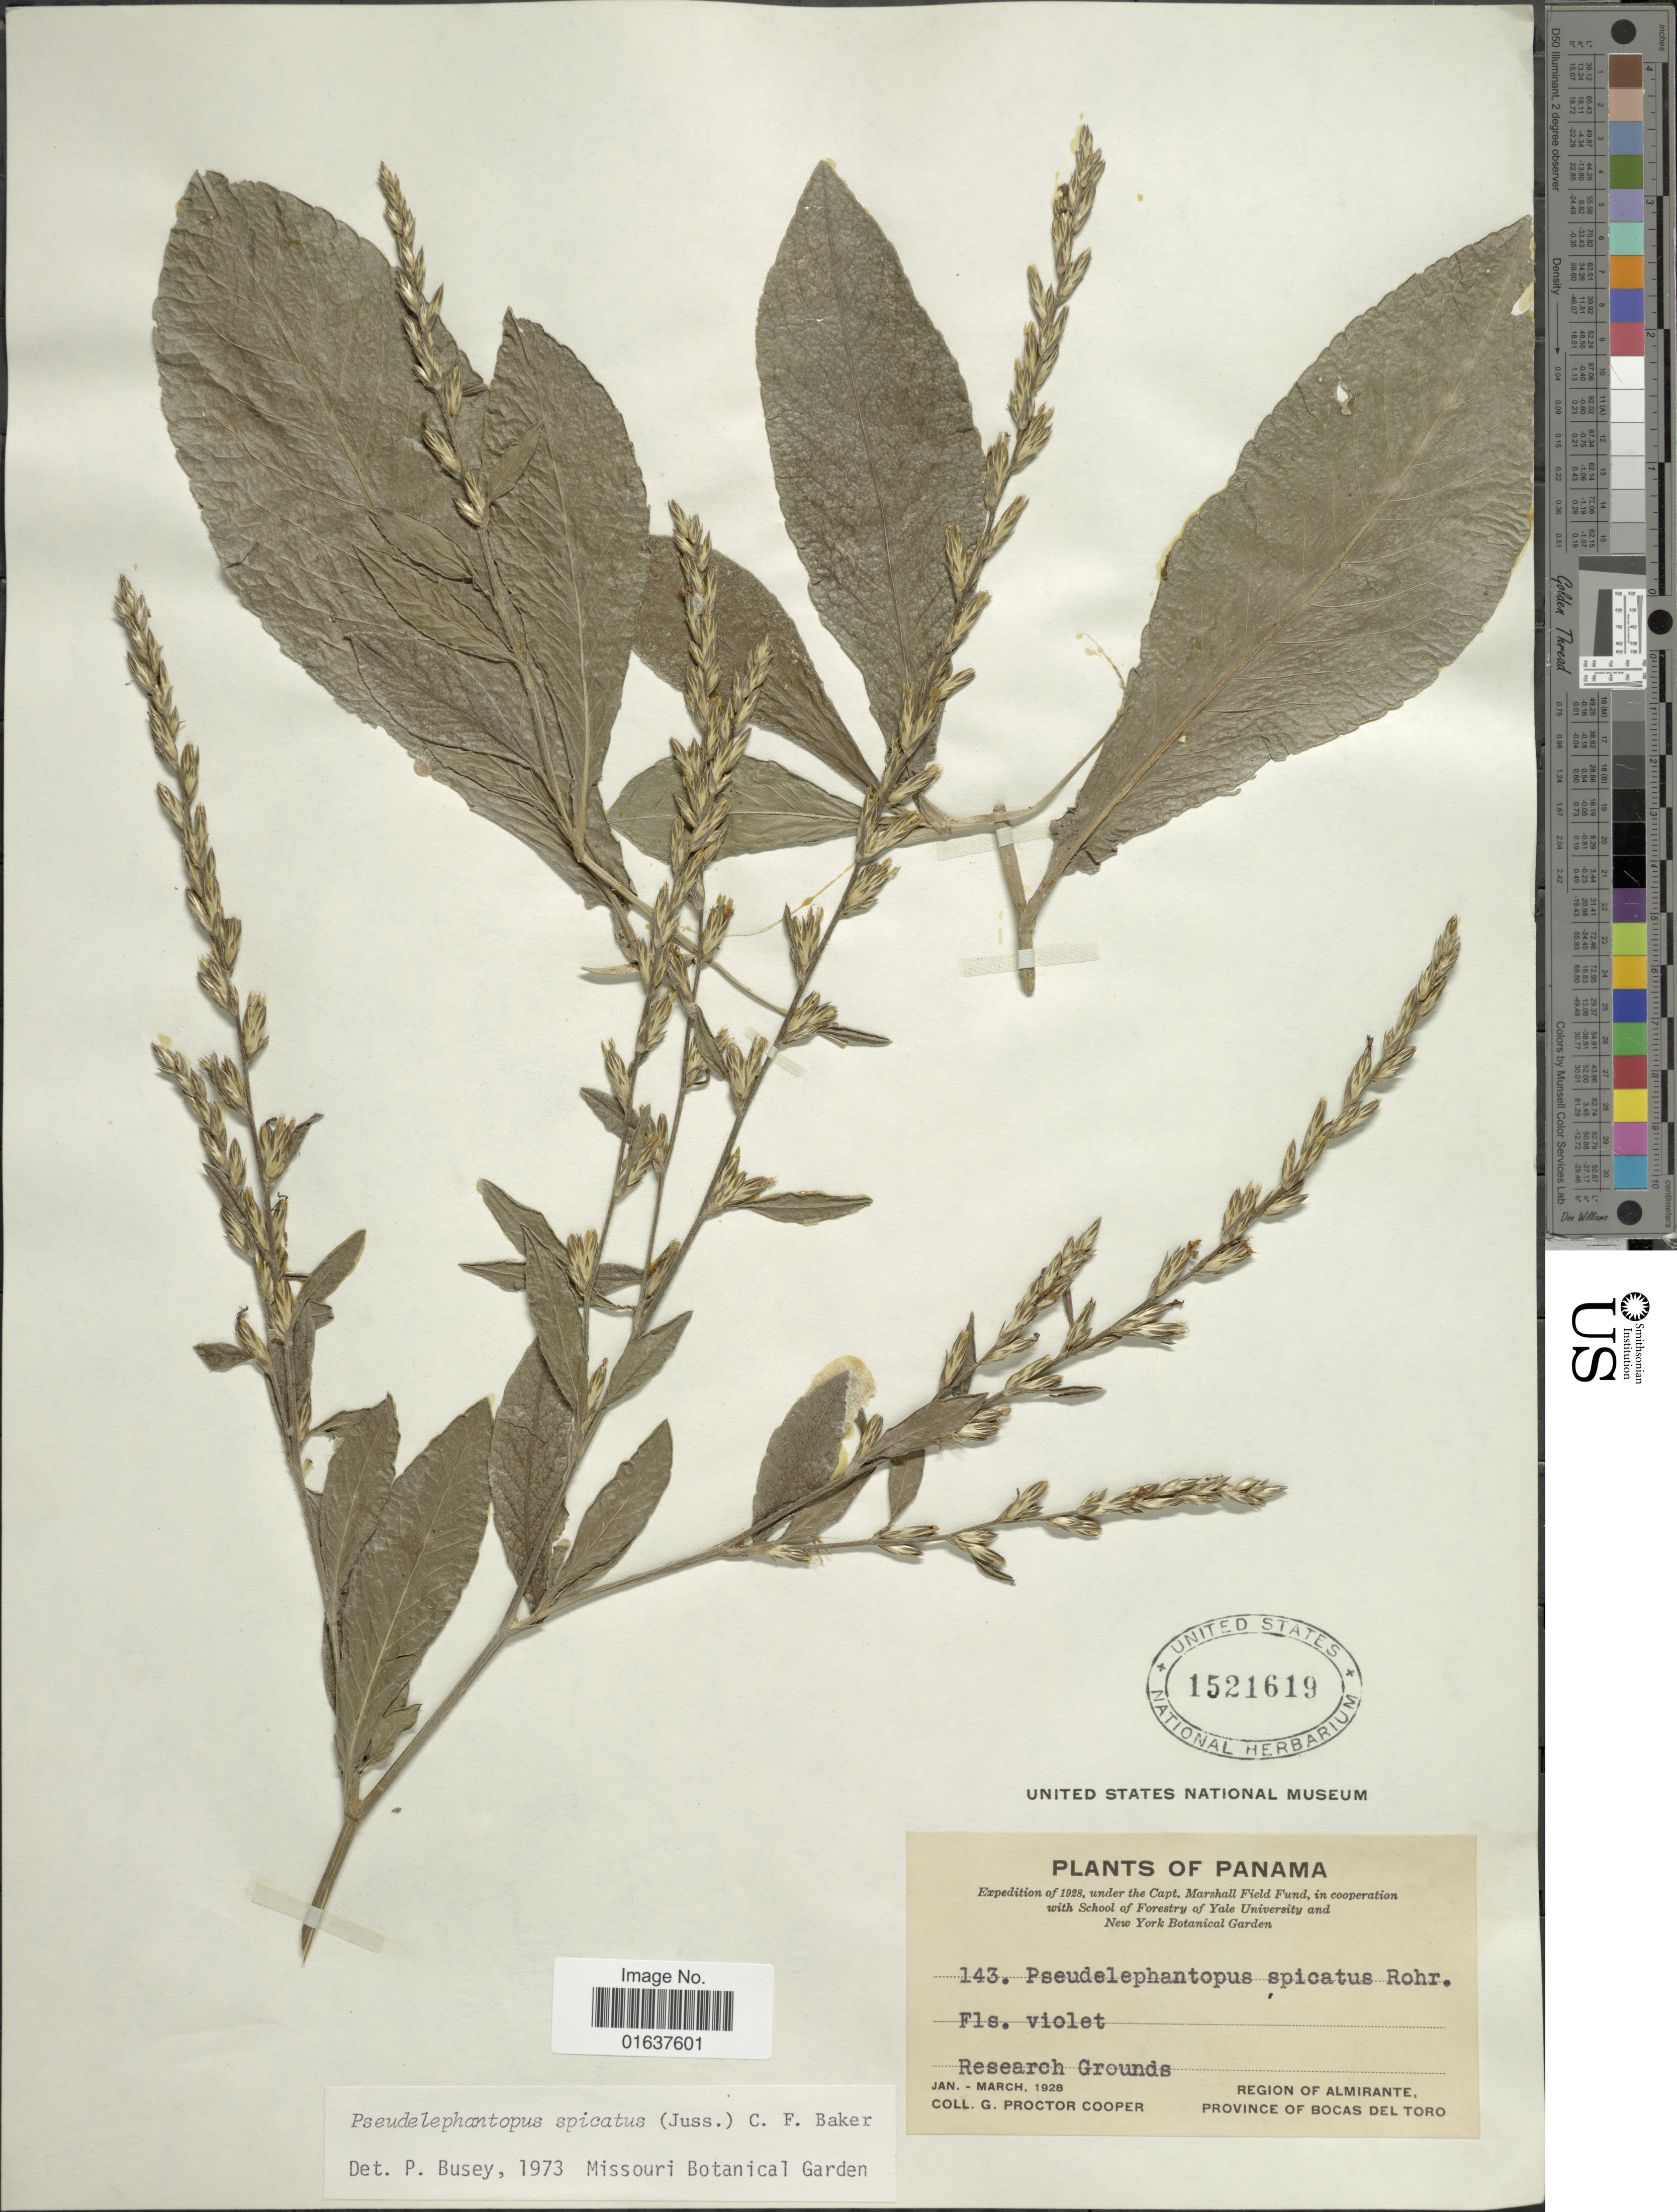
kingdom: Plantae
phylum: Tracheophyta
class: Magnoliopsida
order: Asterales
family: Asteraceae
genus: Pseudelephantopus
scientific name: Pseudelephantopus spicatus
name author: (Juss. ex Aubl.) C.F. Baker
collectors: G. Cooper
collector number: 143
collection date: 1928-01/1928-03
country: Panama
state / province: Bocas del Toro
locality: Regio of Almirante, Province of Bocas del Toro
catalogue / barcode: US 1521619